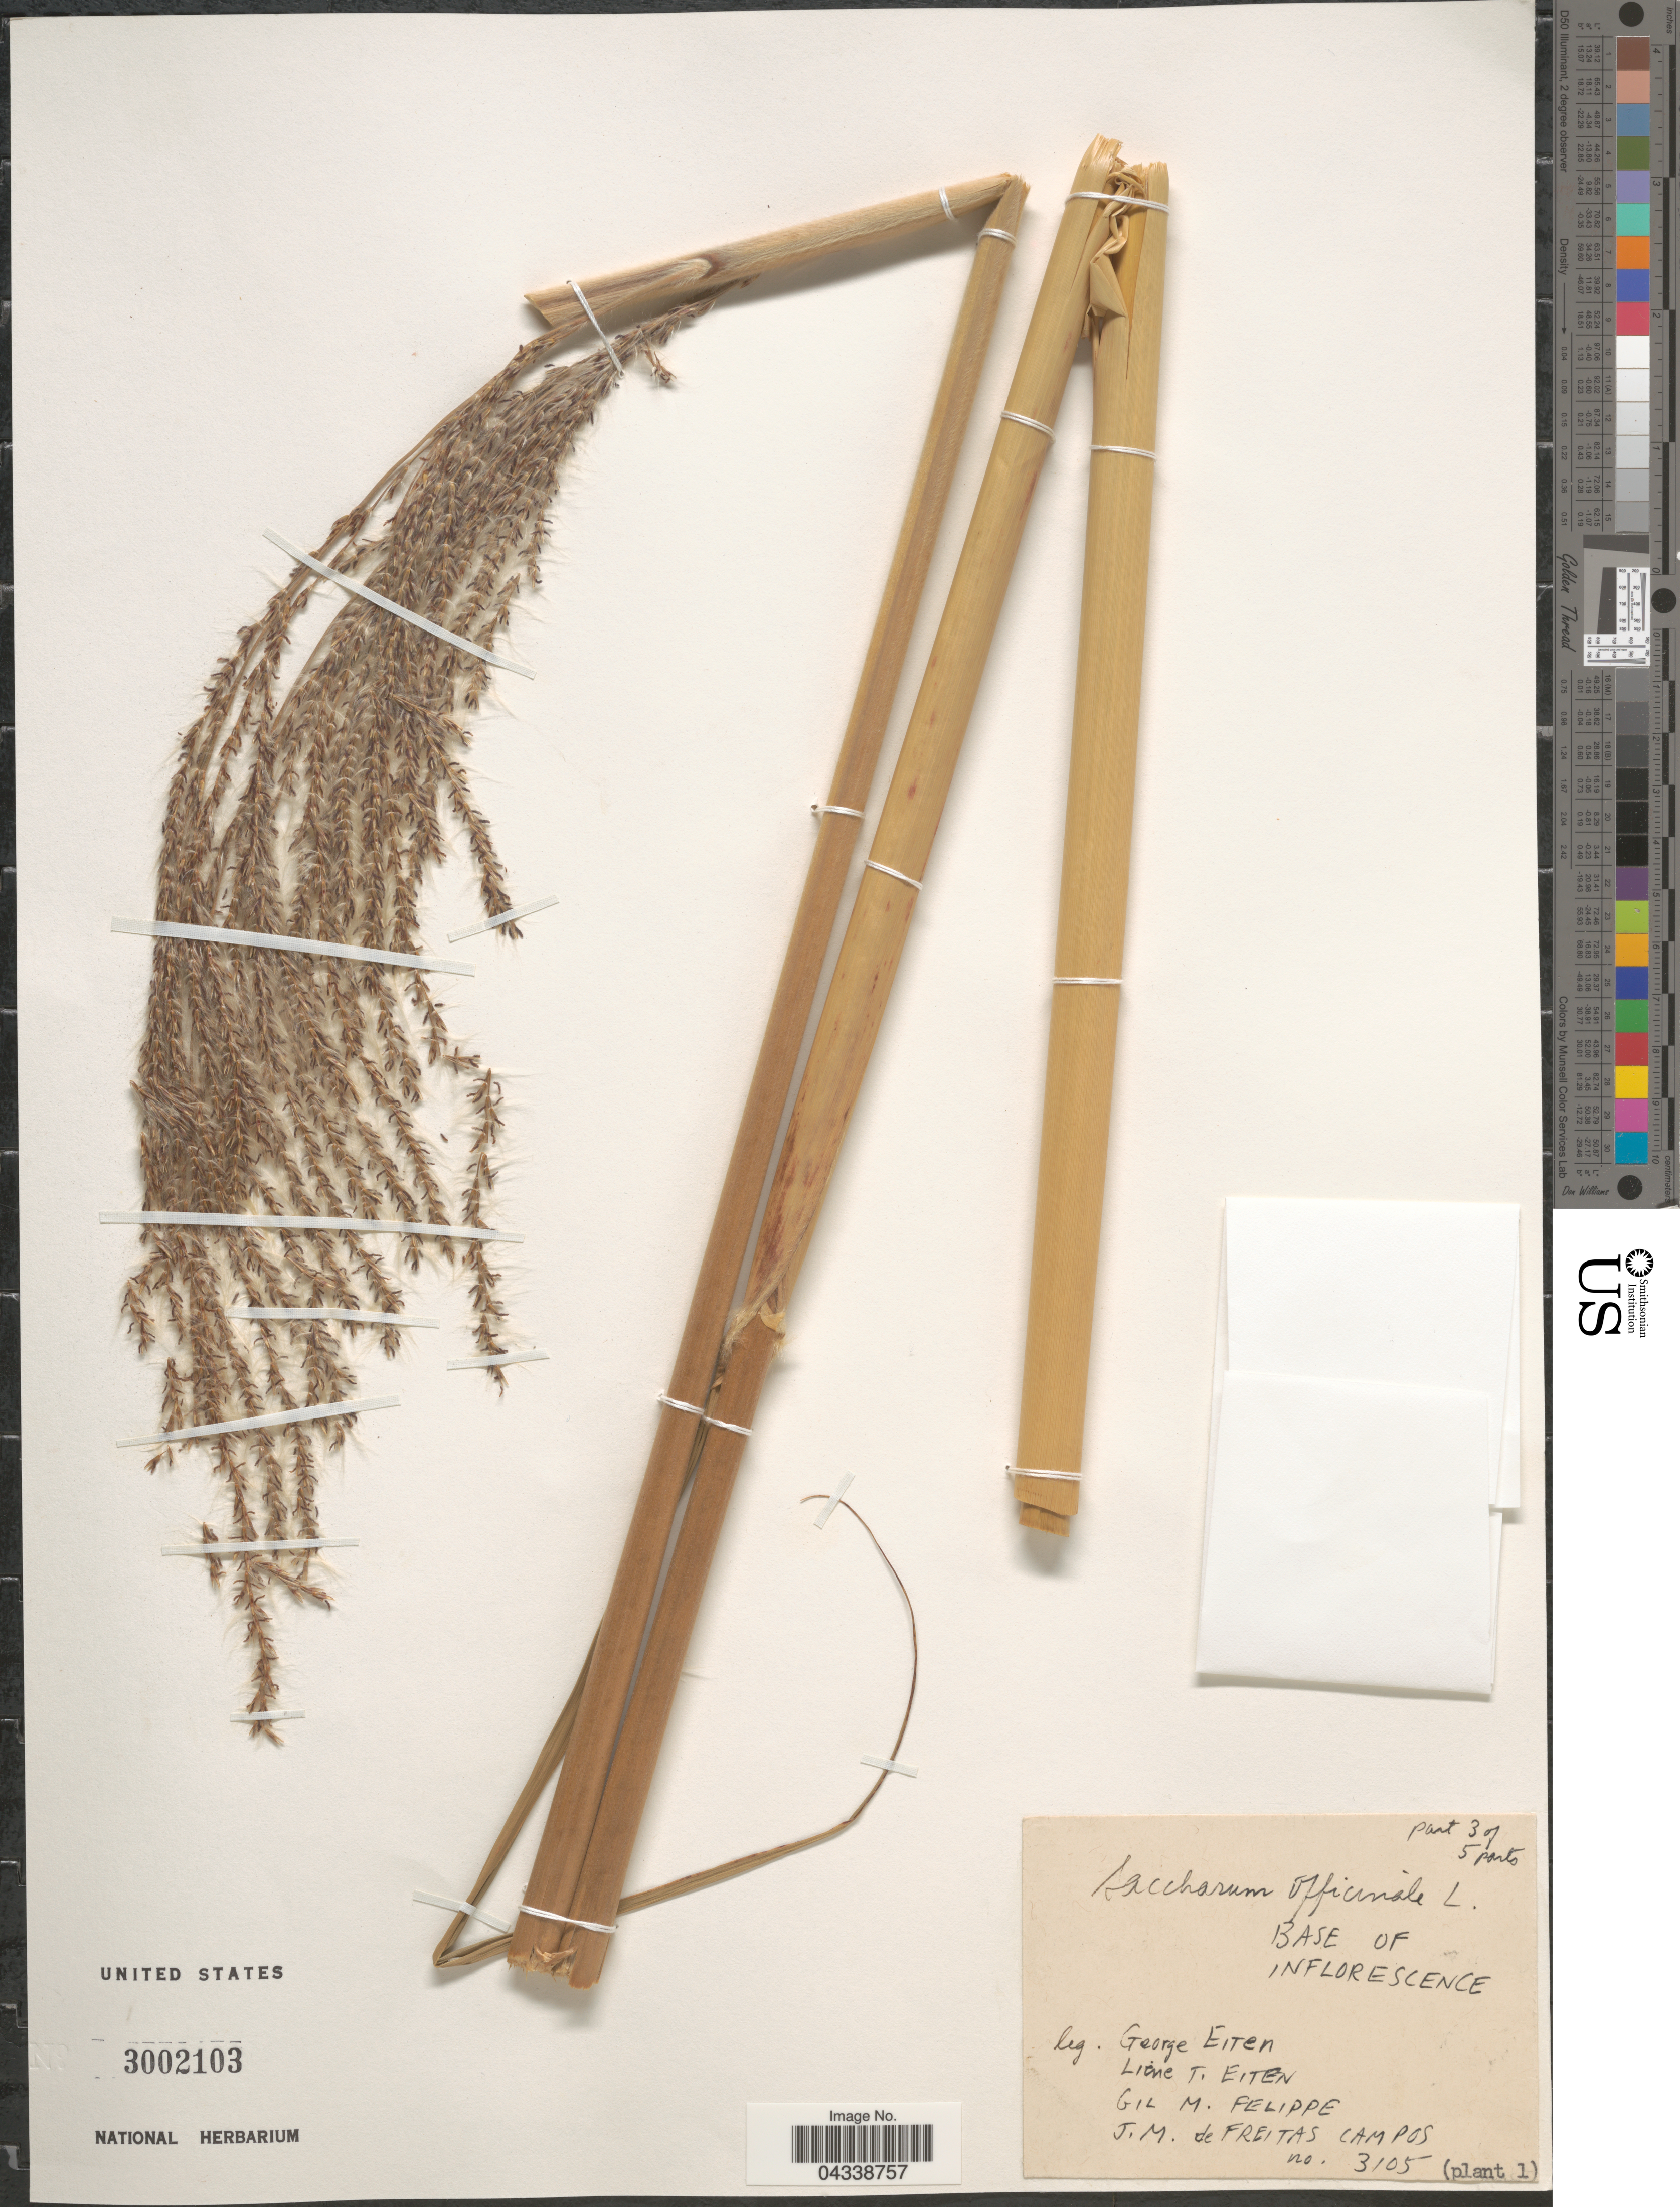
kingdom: Plantae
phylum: Tracheophyta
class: Liliopsida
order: Poales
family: Poaceae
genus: Saccharum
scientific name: Saccharum officinarum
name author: L.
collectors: G. Eiten, L. T. Eiten, G. M. Felippe & J. M. F. Campos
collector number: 3105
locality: Base of Inflorescence.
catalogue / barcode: US 3002103